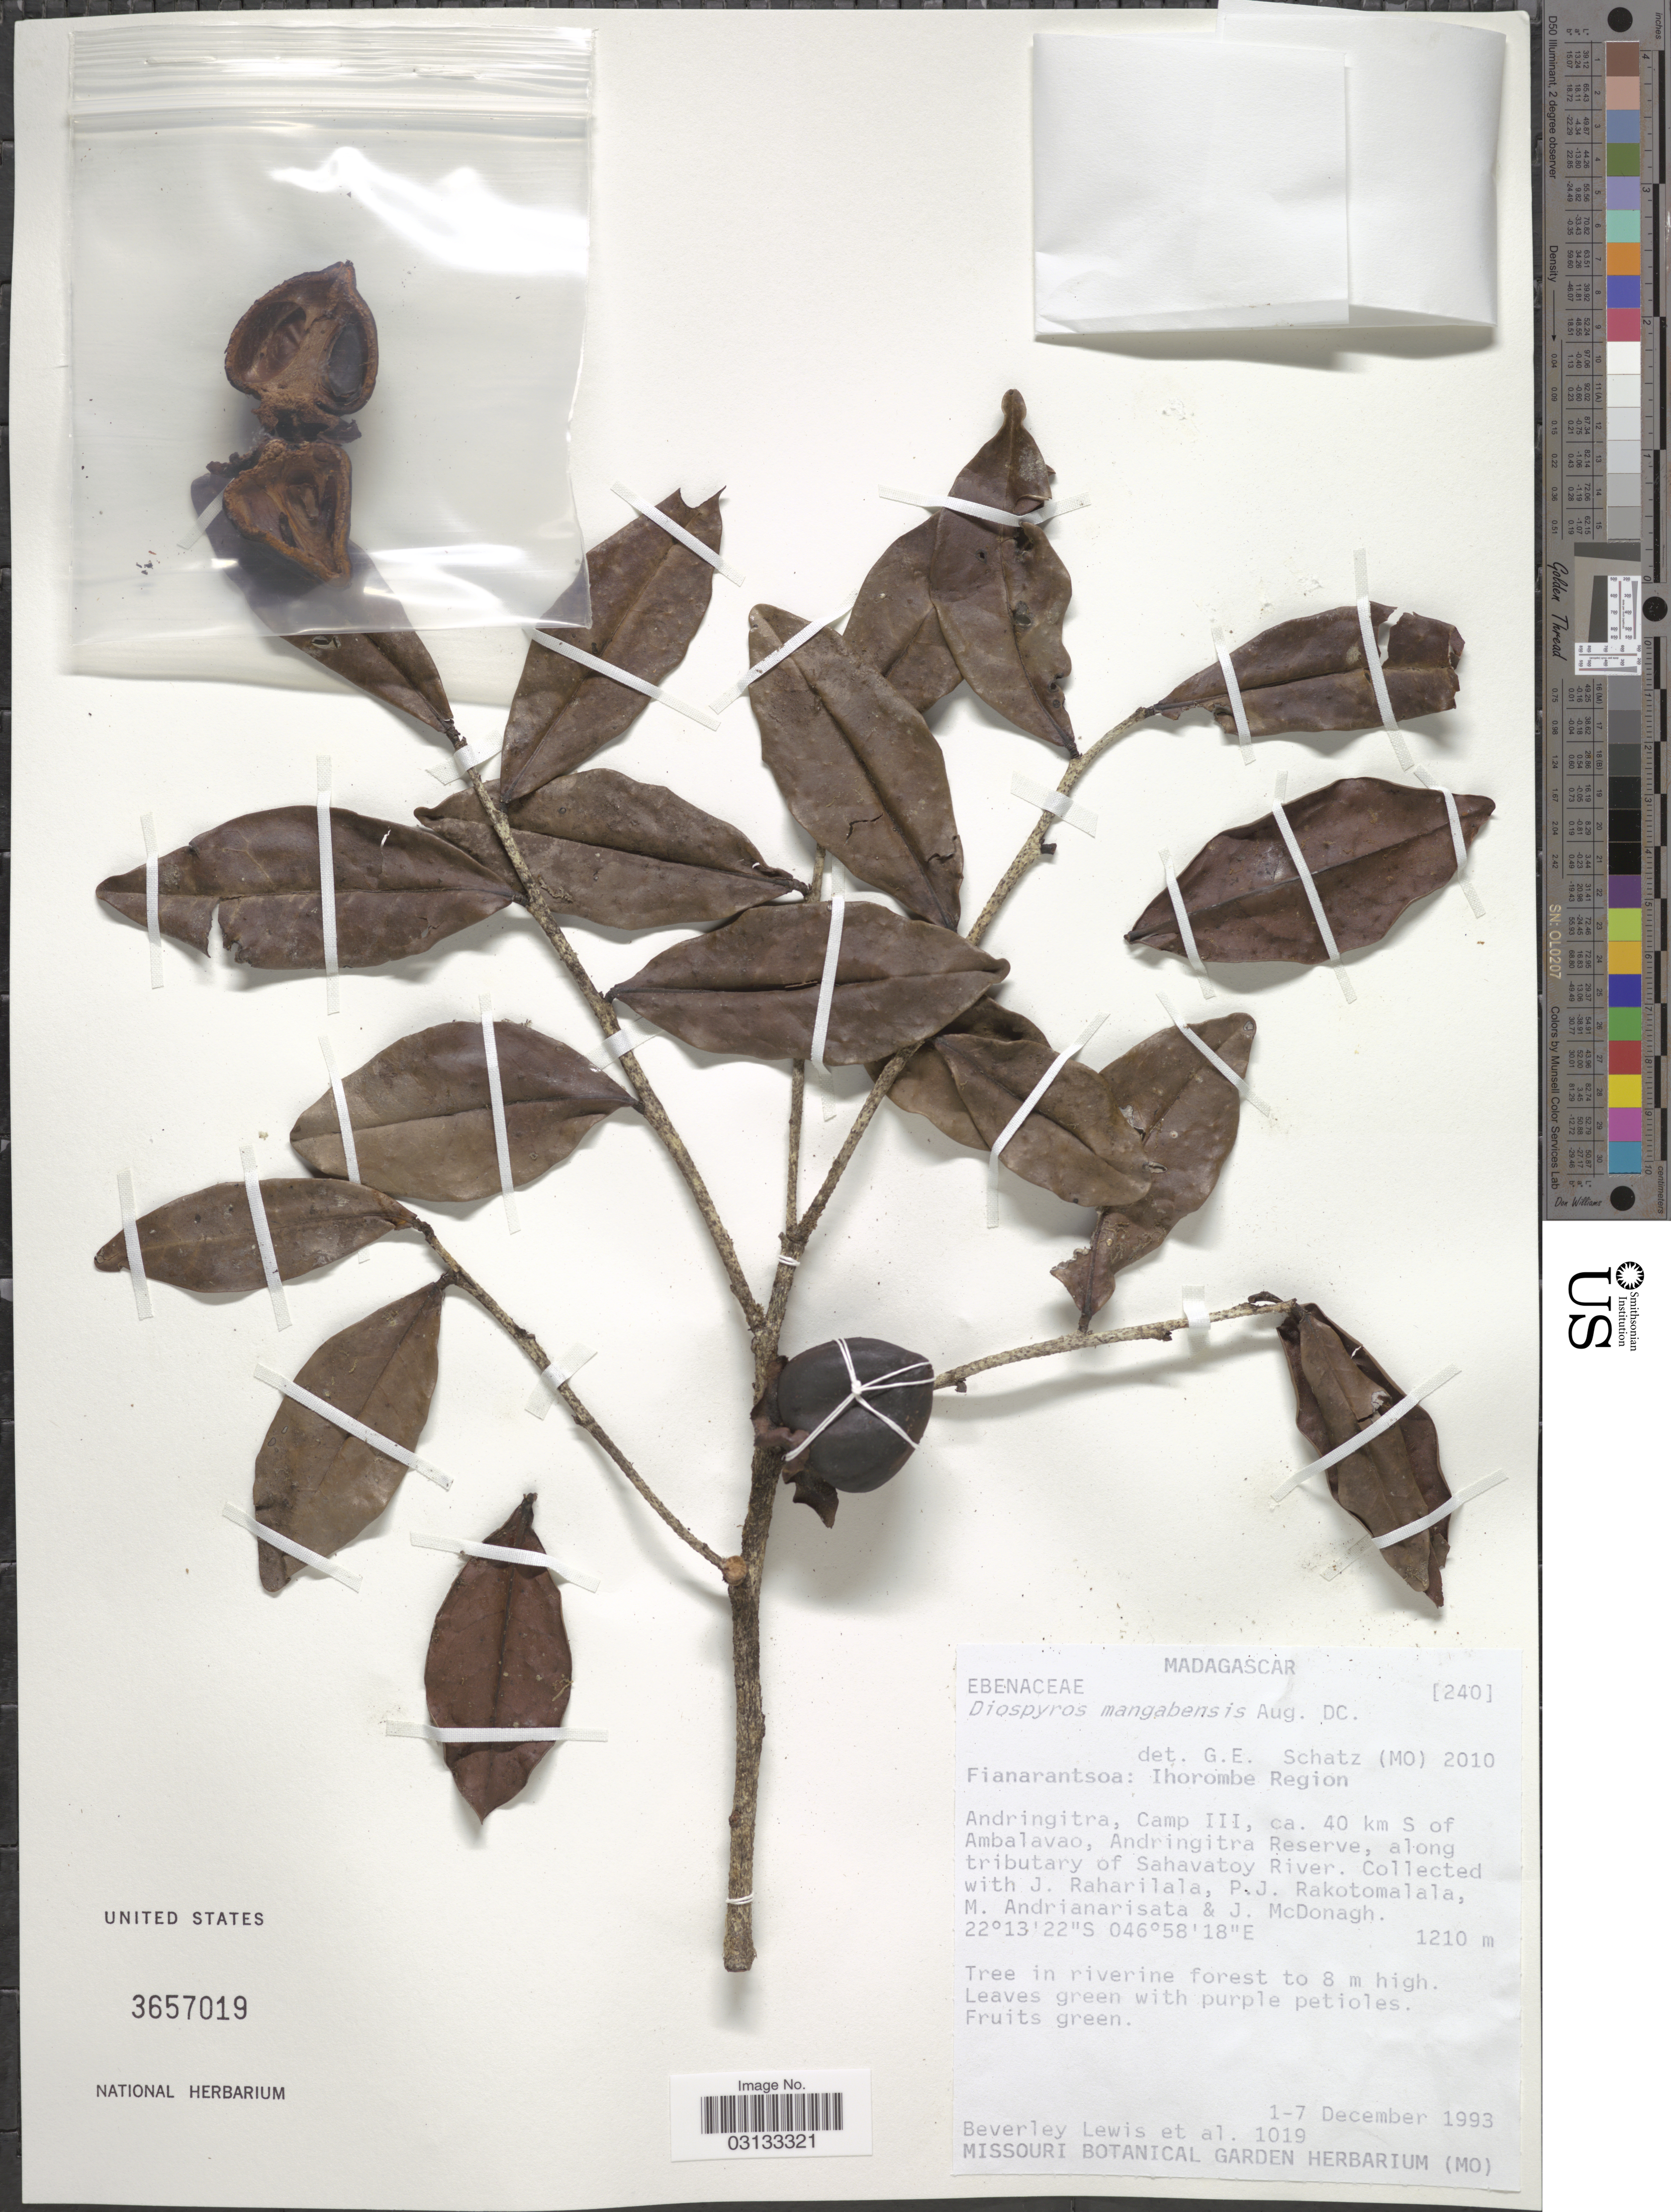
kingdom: Plantae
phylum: Tracheophyta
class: Magnoliopsida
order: Ericales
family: Ebenaceae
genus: Diospyros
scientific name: Diospyros mangabensis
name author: Aug. DC.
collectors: B. A. Lewis, J. I. Raharilala, P. Rakotomalala, M. Andrianarisata & J. McDonagh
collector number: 1019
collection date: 1993-12-01/1993-12-07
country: Madagascar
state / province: Ihorombe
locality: Ihorombe Region. Andringitra, Camp III, ca. 40 km S of Ambalavao, Andringitra Reserve, along tributary of Sahavatoy River.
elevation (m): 1210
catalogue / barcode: US 3657019